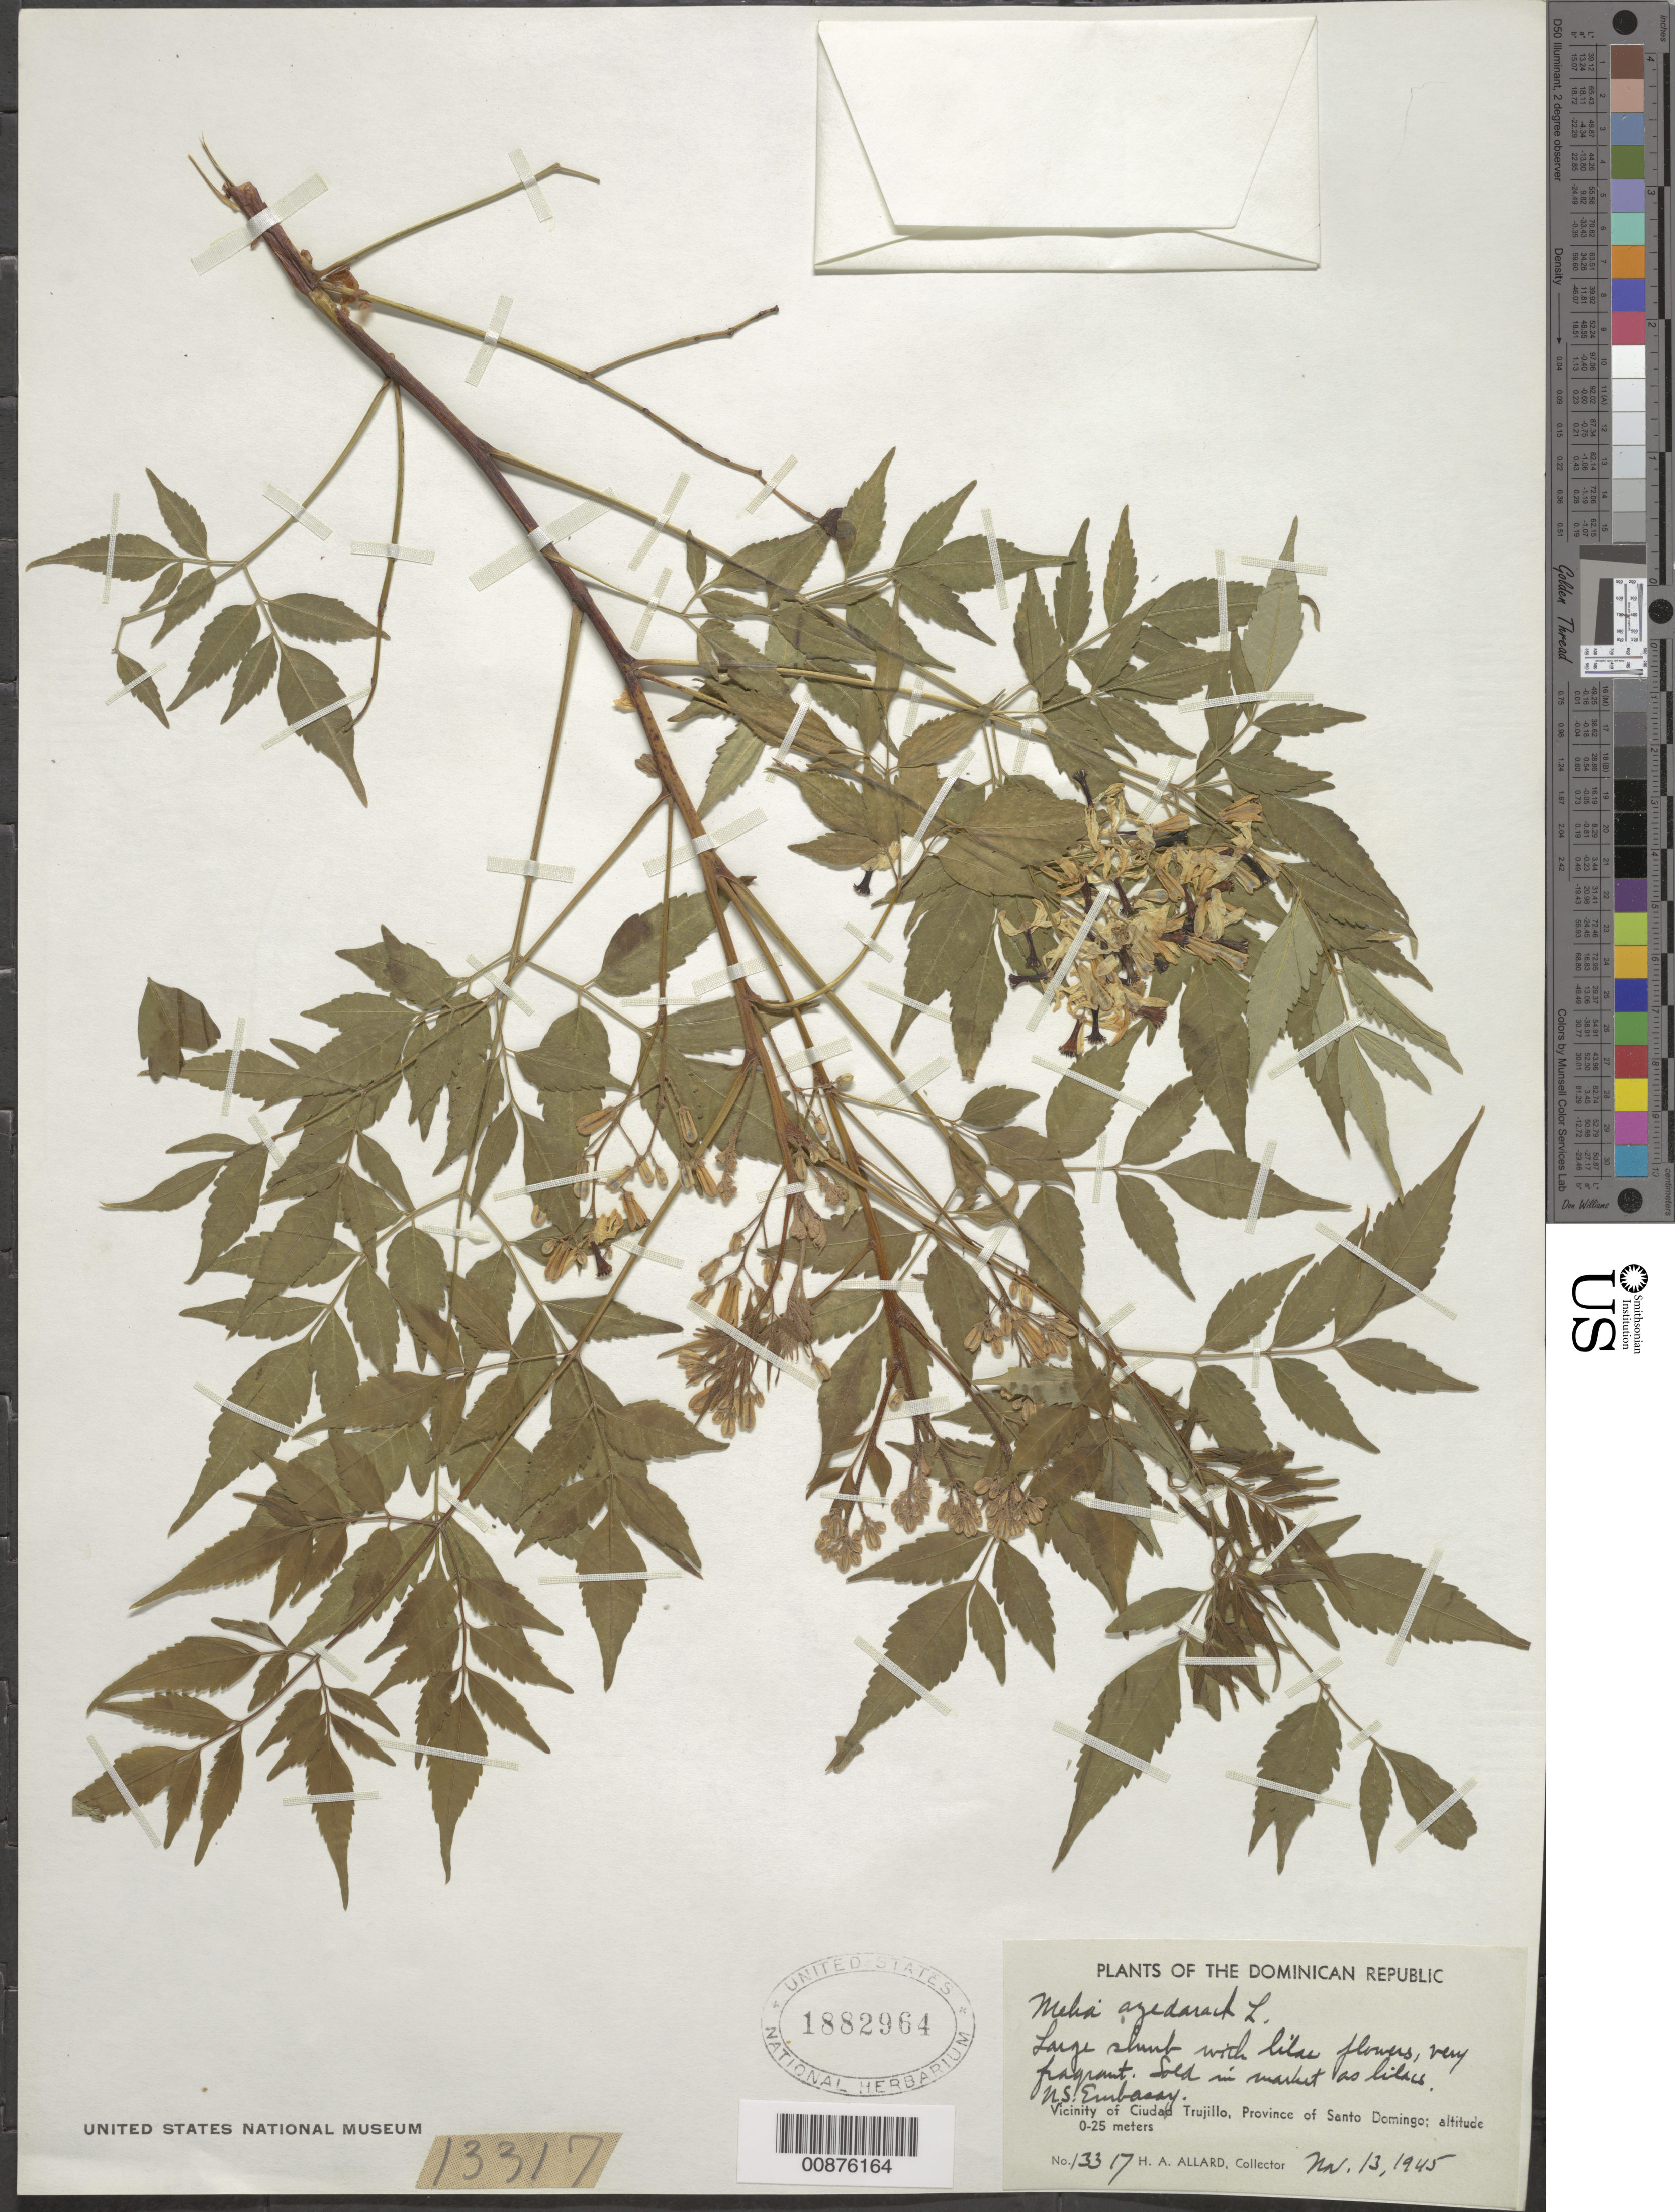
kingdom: Plantae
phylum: Tracheophyta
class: Magnoliopsida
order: Sapindales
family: Meliaceae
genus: Melia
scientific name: Melia azedarach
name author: L.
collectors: H. A. Allard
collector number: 13317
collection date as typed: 13 Nov 1945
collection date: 1945-11-13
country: Dominican Republic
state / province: Distrito Nacional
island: Hispaniola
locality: Vicinity of Santo Domingo City, US Embassy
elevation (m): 0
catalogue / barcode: US 1882964